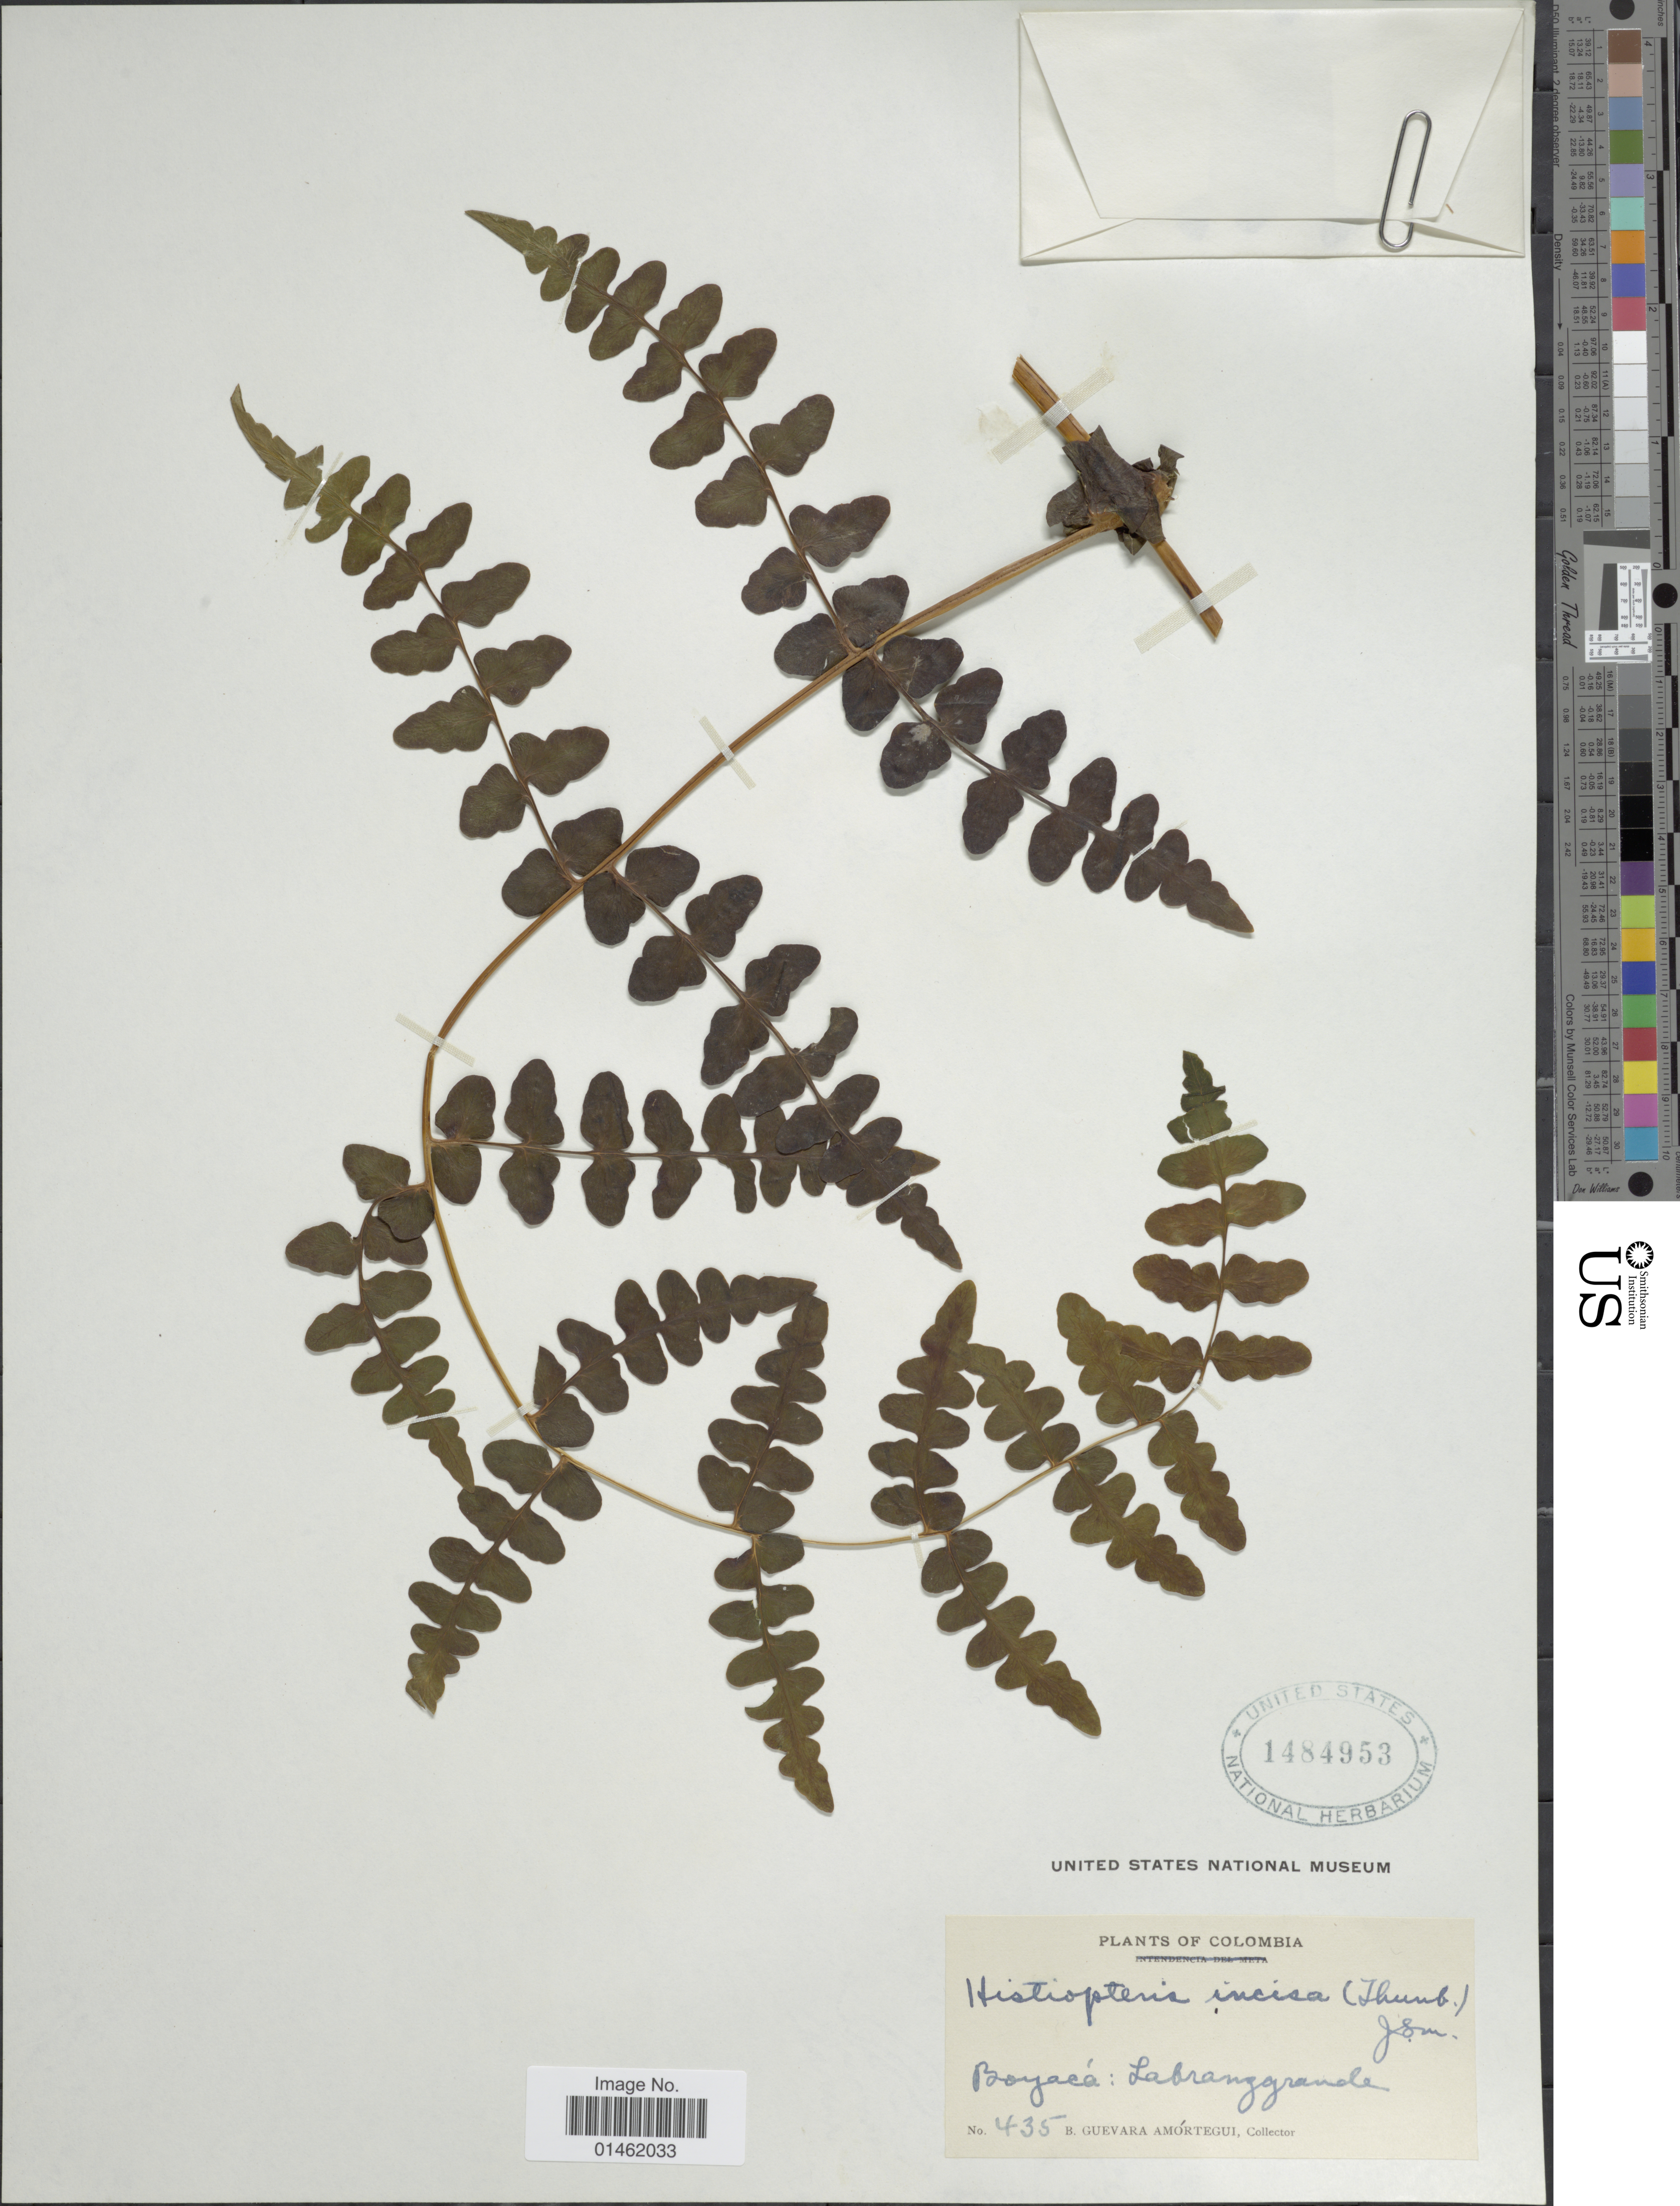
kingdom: Plantae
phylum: Tracheophyta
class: Polypodiopsida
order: Polypodiales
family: Dennstaedtiaceae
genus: Histiopteris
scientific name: Histiopteris incisa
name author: (Thunb.) J. Sm.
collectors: B. Guevara Amortegui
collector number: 435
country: Colombia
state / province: Boyacá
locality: Boyacá: Labranggrande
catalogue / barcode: US 1484953